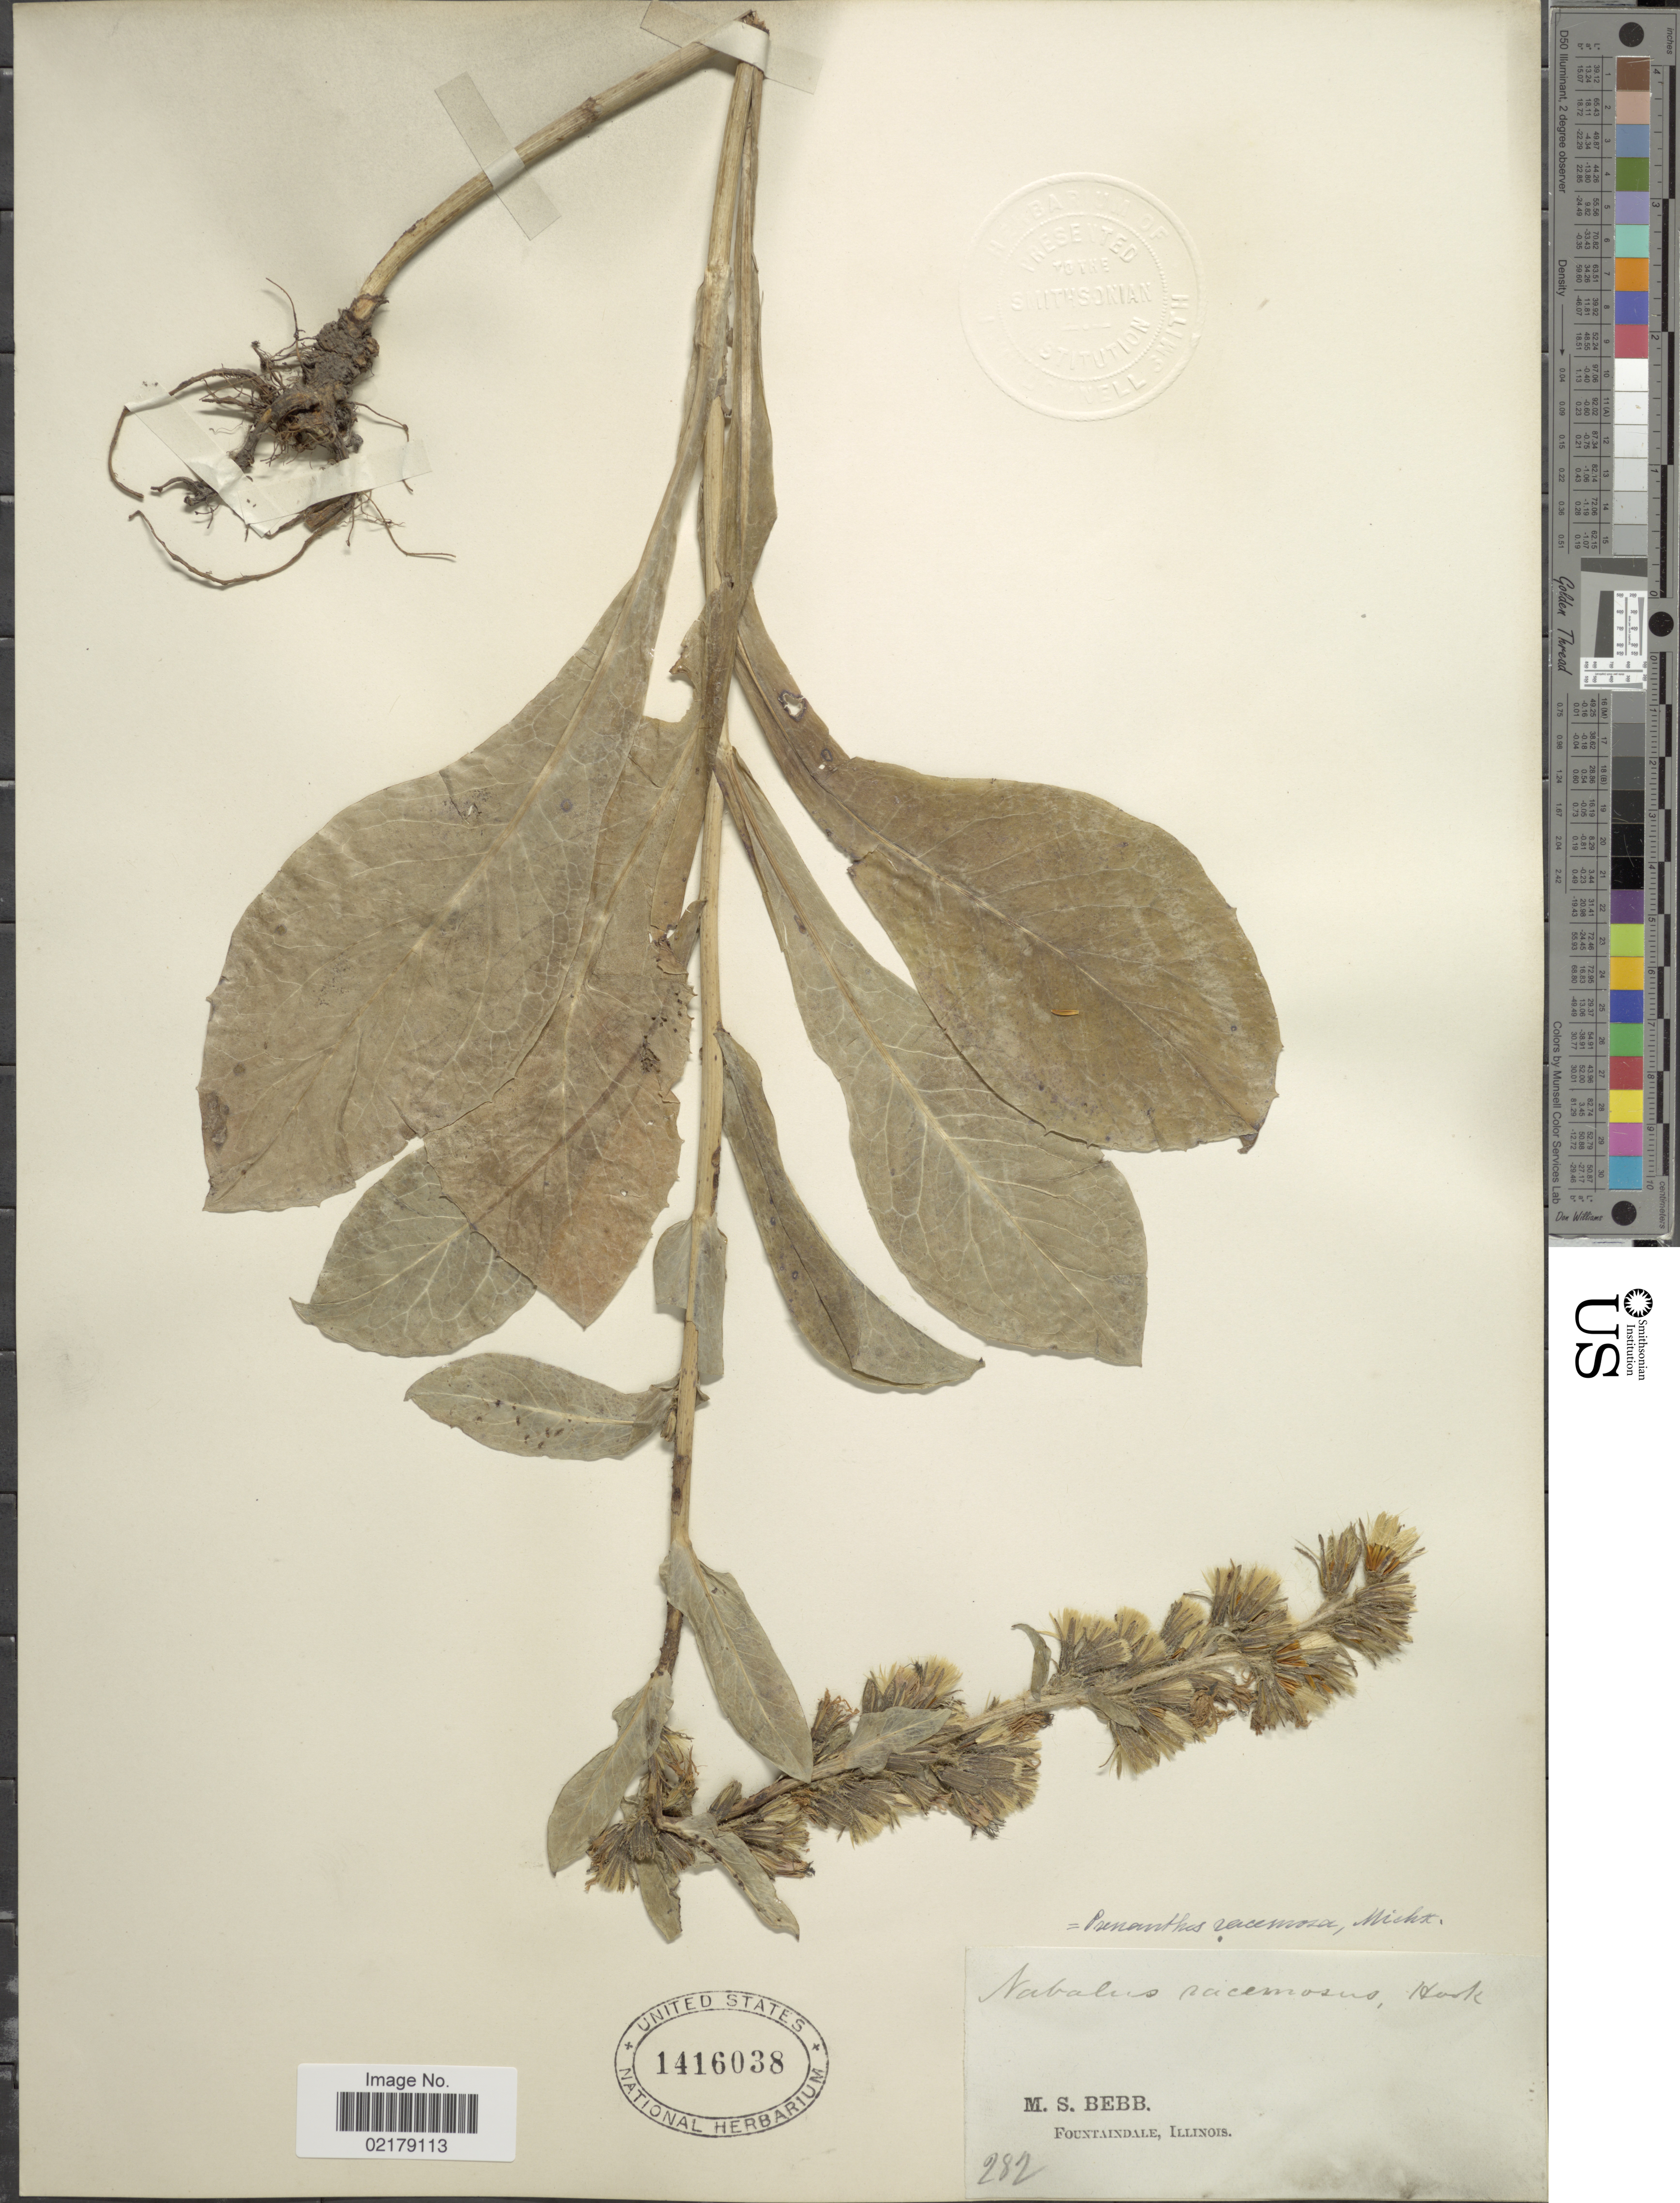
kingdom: Plantae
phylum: Tracheophyta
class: Magnoliopsida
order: Asterales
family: Asteraceae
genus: Nabalus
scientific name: Nabalus racemosus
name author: (Michx.) Hook.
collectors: M. Bebb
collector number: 282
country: United States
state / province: Illinois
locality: Fountaindale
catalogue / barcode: US 1416038